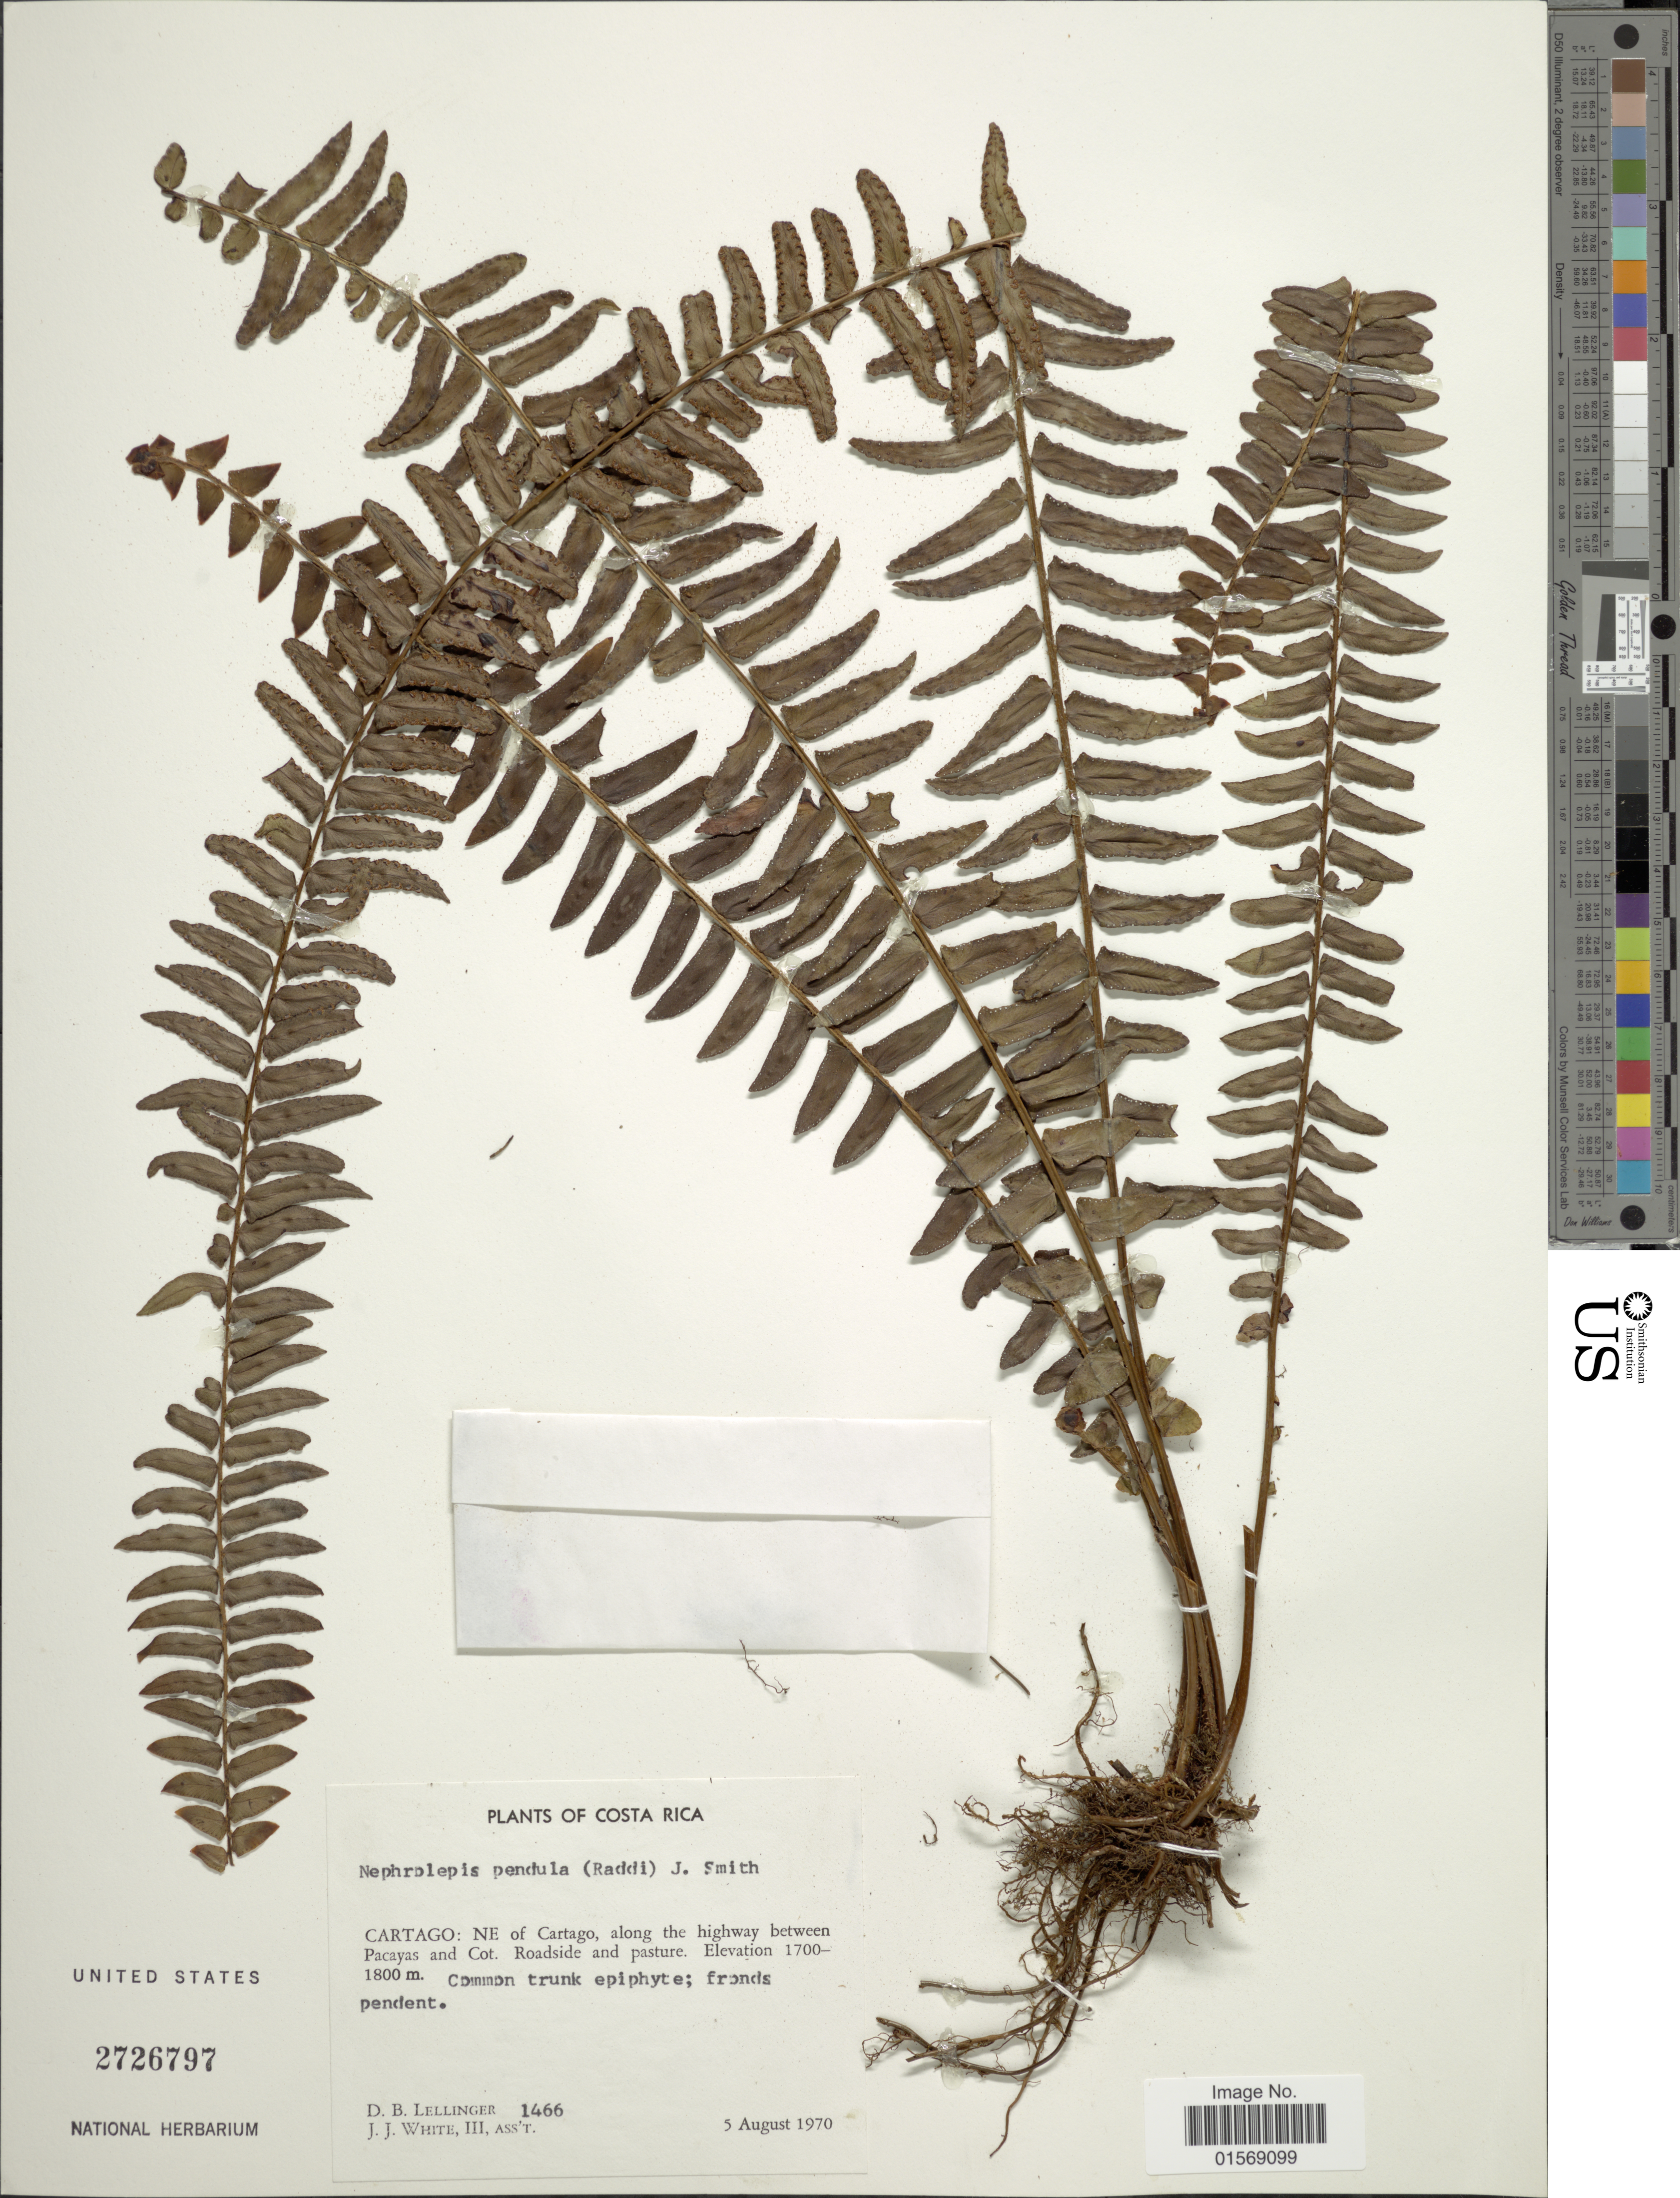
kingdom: Plantae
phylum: Tracheophyta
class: Polypodiopsida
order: Polypodiales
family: Nephrolepidaceae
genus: Nephrolepis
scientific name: Nephrolepis pendula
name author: (Raddi) J. Sm.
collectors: D. B. Lellinger & J. J. White III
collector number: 1466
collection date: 1970-08-05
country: Costa Rica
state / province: Cartago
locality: Costa Rica. Cartago: NE of Cartago, along the highway between Pacayas and Cot. Roadside and pasture.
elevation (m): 1700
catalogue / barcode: US 2726797